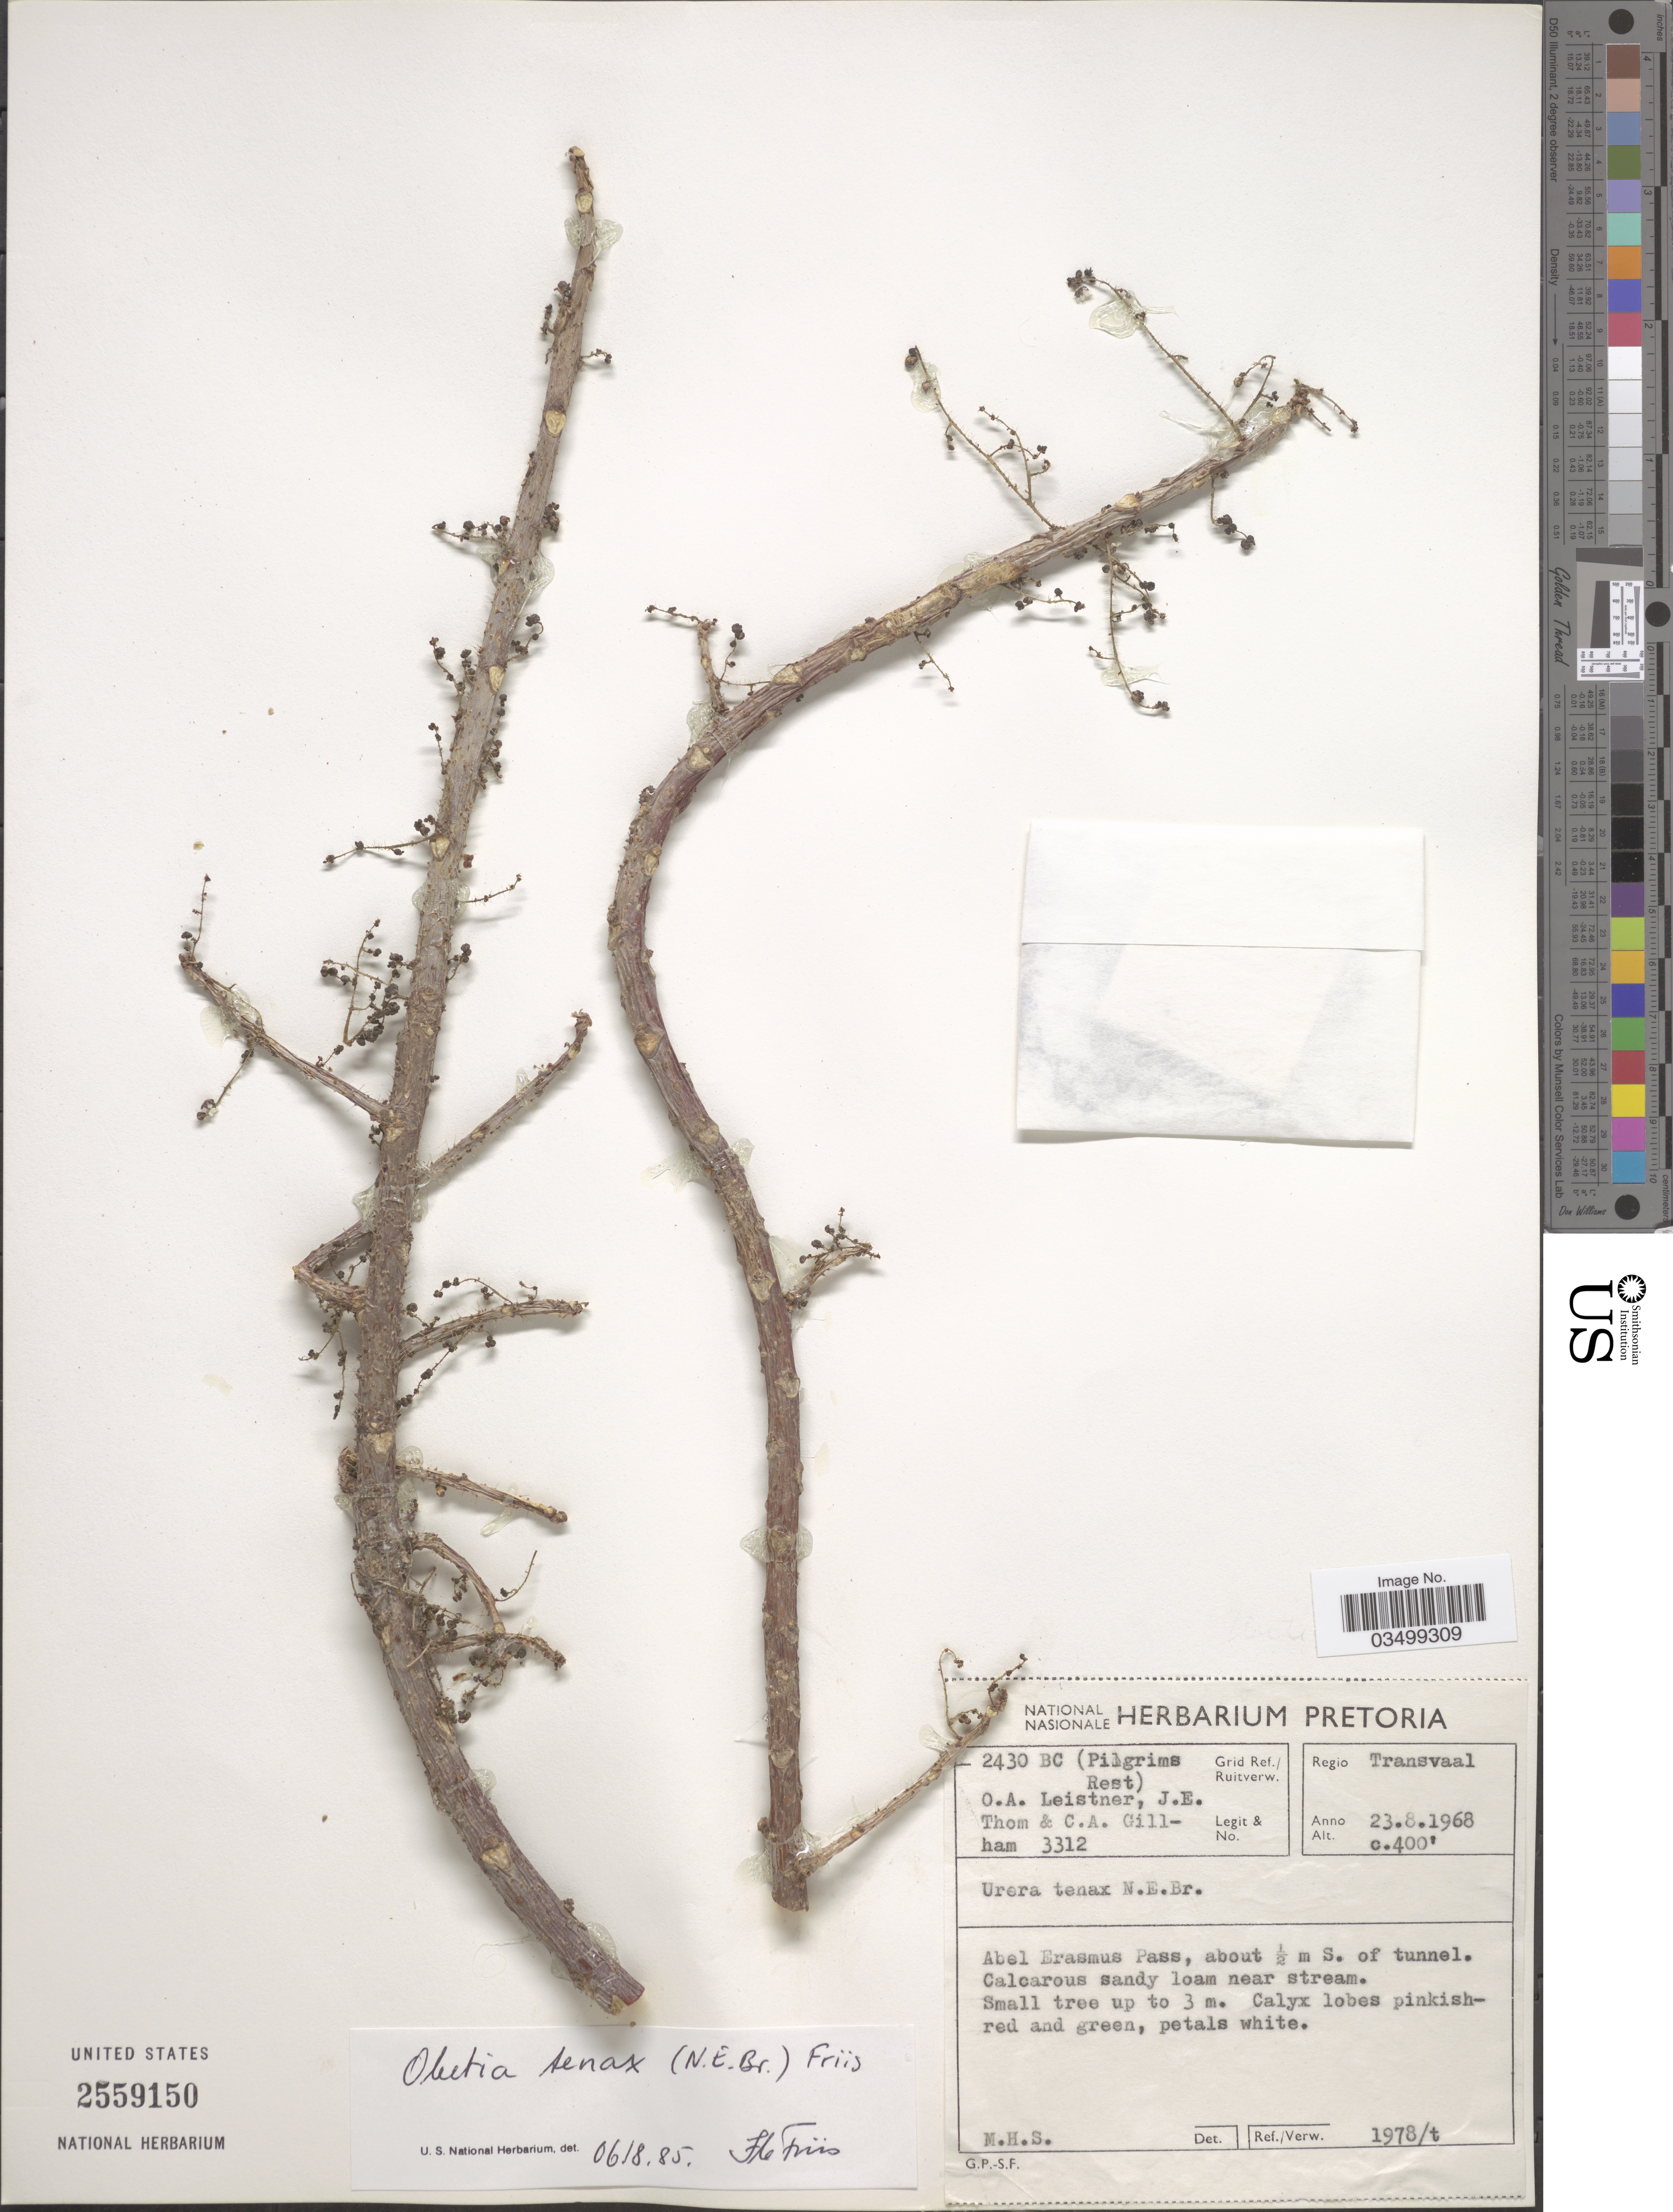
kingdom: Plantae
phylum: Tracheophyta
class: Magnoliopsida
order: Rosales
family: Urticaceae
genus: Obetia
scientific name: Obetia tenax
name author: Friis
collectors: O. A. Leistner, J. Thom & C. Gillham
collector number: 3312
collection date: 1968-08-23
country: South Africa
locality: Transvaal. Abel Erasmus Pass, about ½ m S. of tunnel.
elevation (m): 122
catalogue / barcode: US 2559150